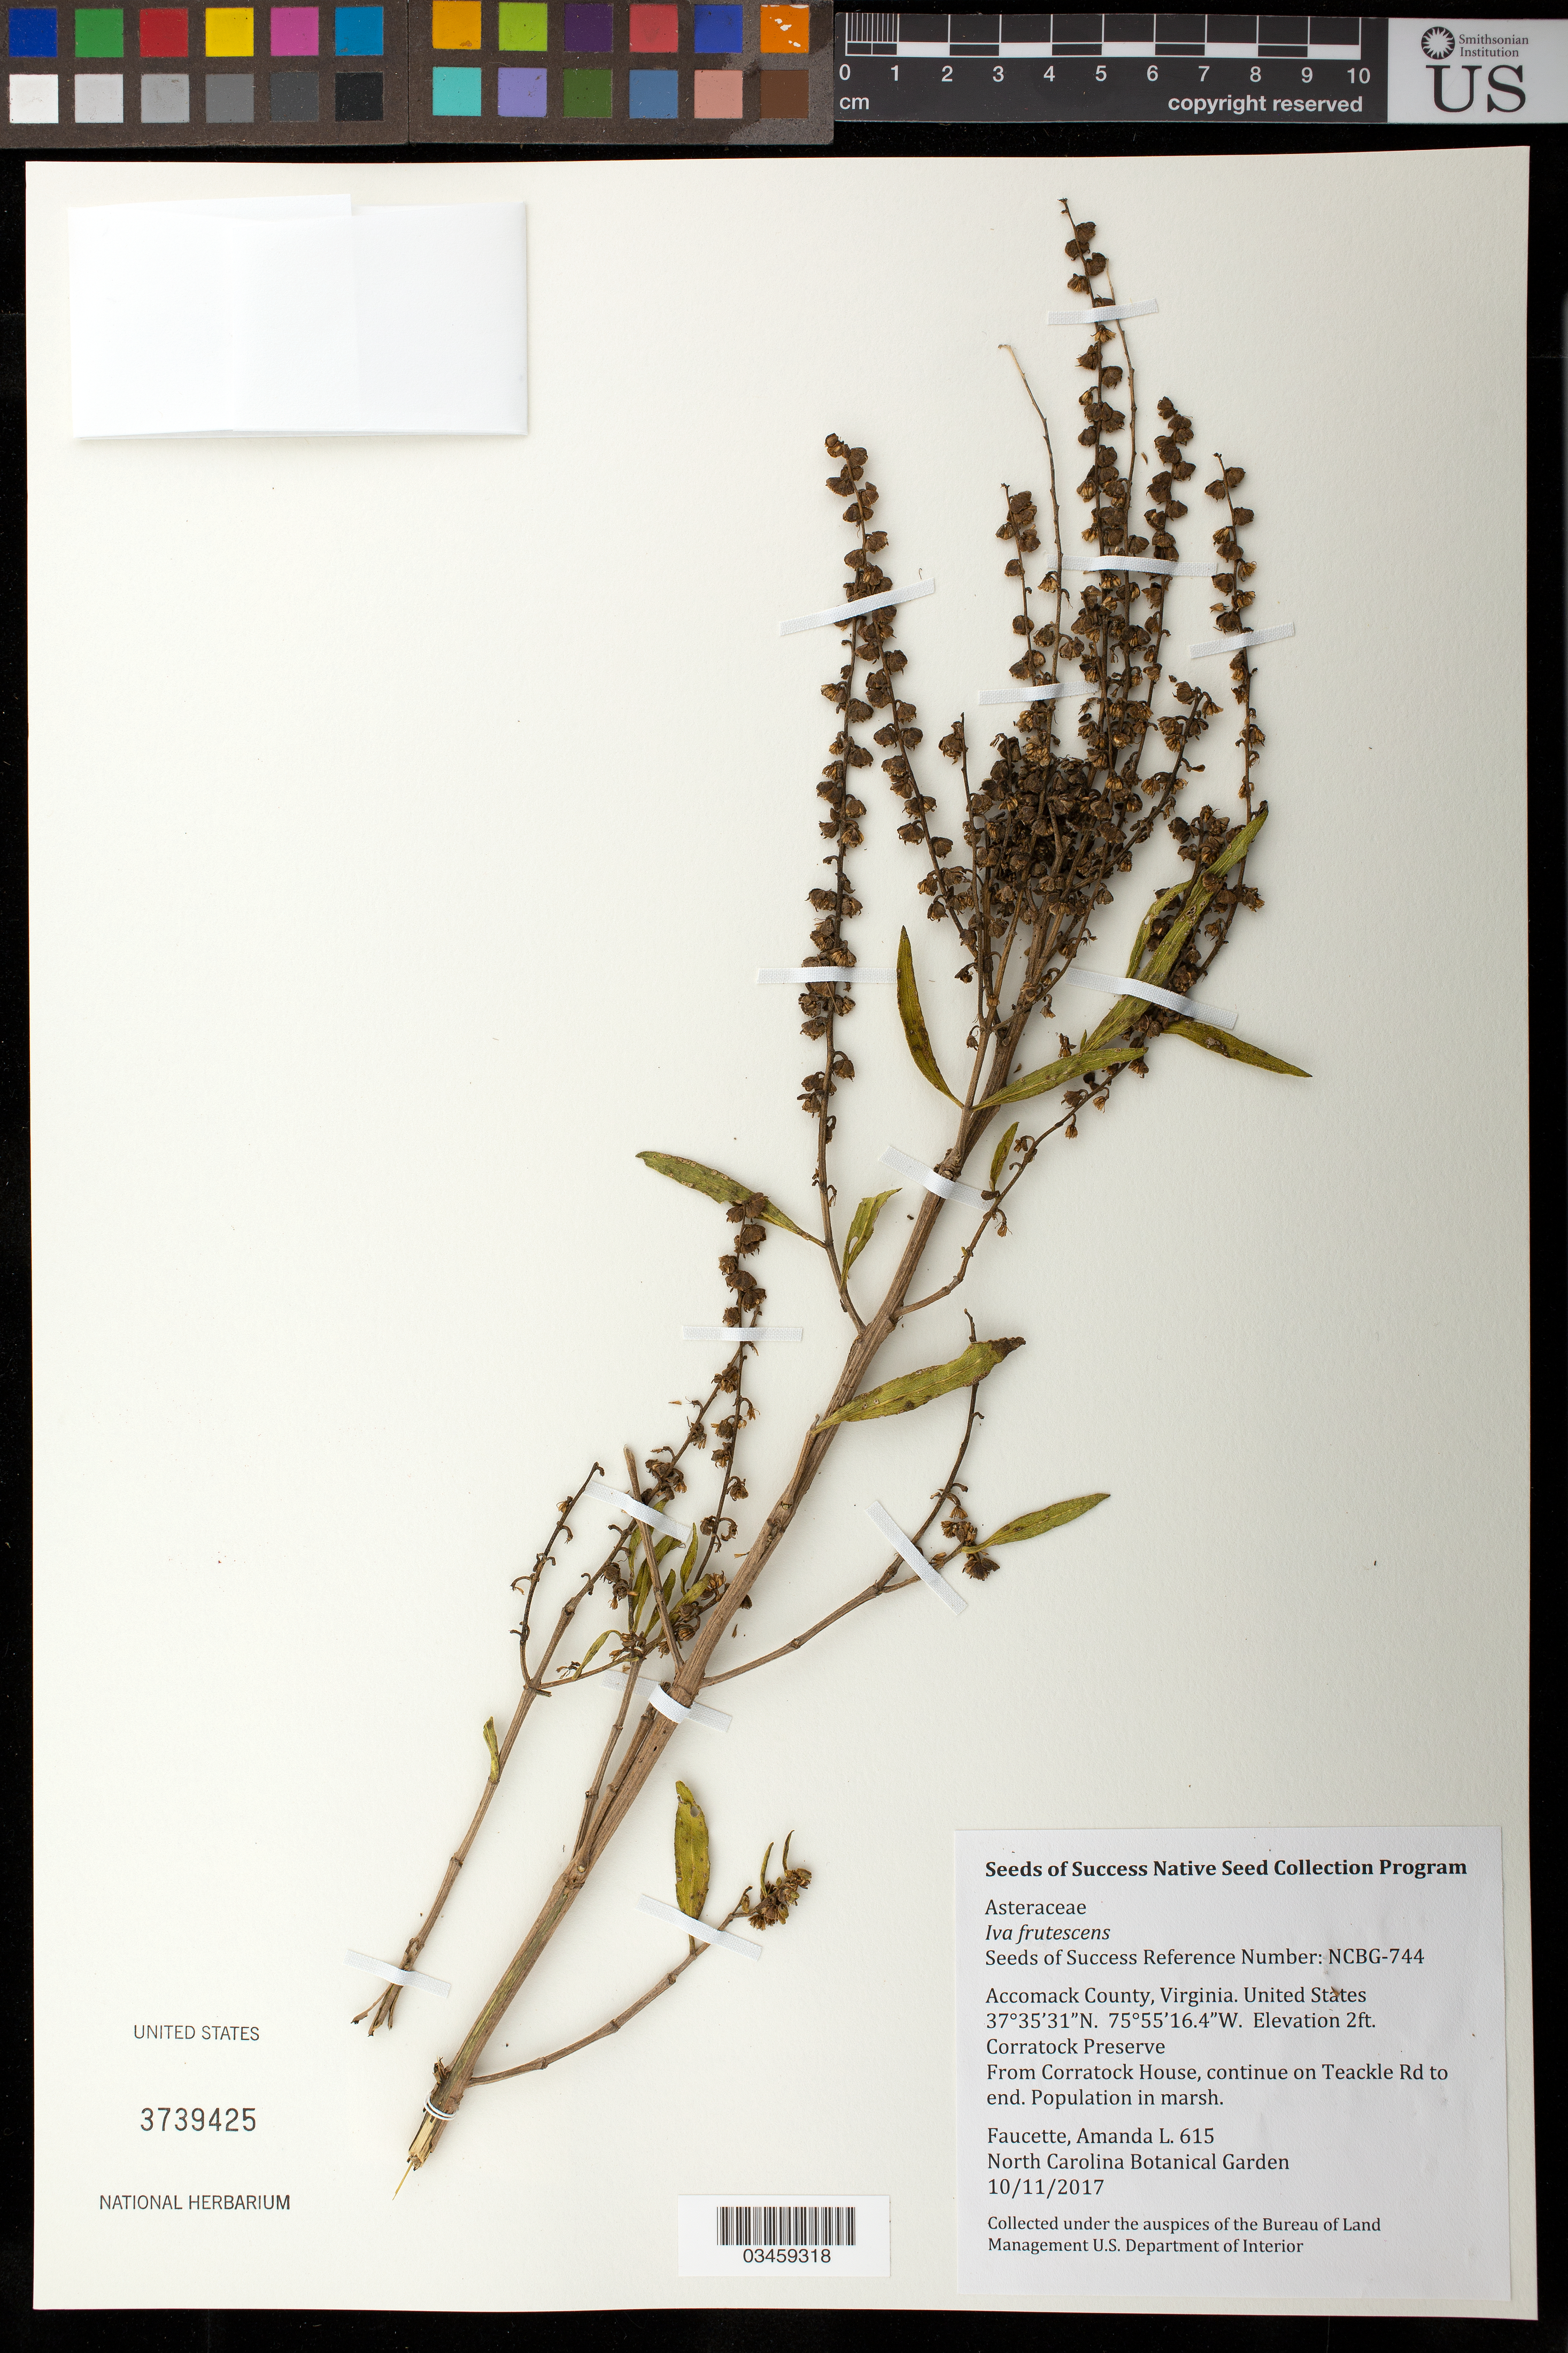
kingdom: Plantae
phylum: Tracheophyta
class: Magnoliopsida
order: Asterales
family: Asteraceae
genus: Iva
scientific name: Iva frutescens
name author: L.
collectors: A. Faucette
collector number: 615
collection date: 2017-10-11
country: United States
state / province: Virginia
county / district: Accomack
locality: Corratock Preserve, from Corratock House on Teackle Rd to end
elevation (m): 1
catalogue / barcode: US 3739425